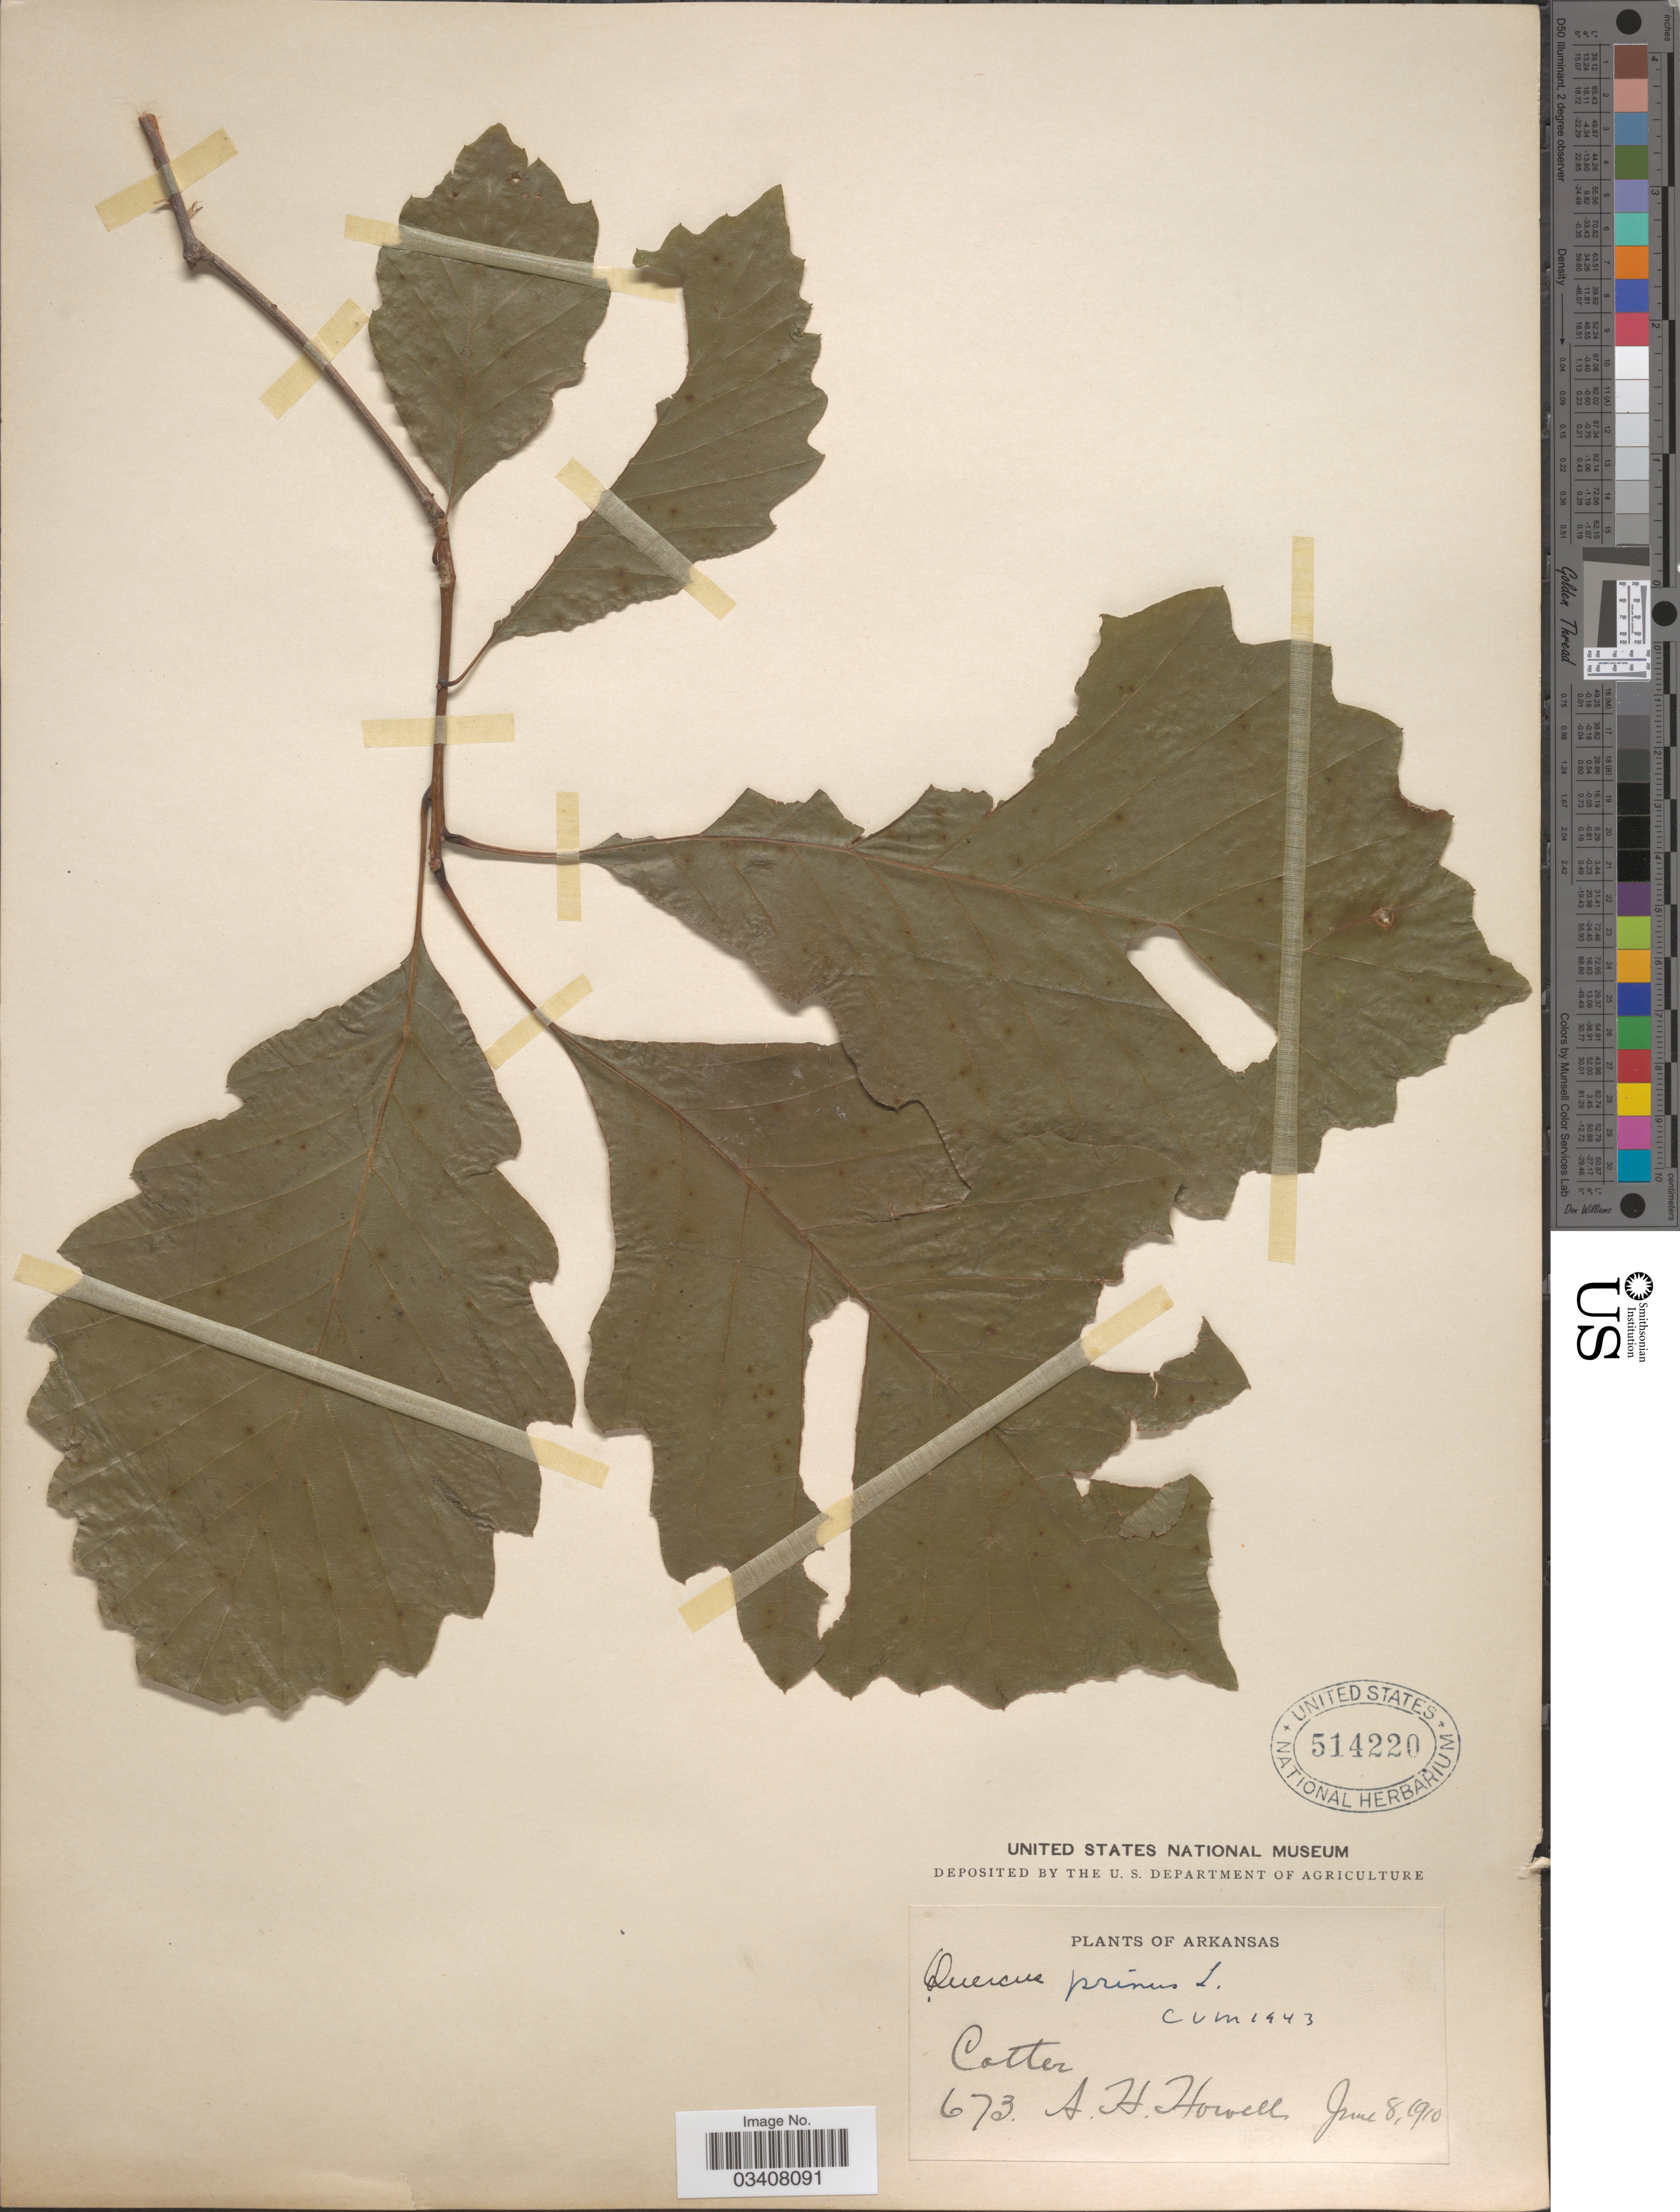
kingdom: Plantae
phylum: Tracheophyta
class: Magnoliopsida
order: Fagales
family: Fagaceae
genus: Quercus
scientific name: Quercus prinus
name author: L.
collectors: A. Howell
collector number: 673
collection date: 1910-06-08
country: United States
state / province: Arkansas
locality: Cotter.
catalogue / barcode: US 514220